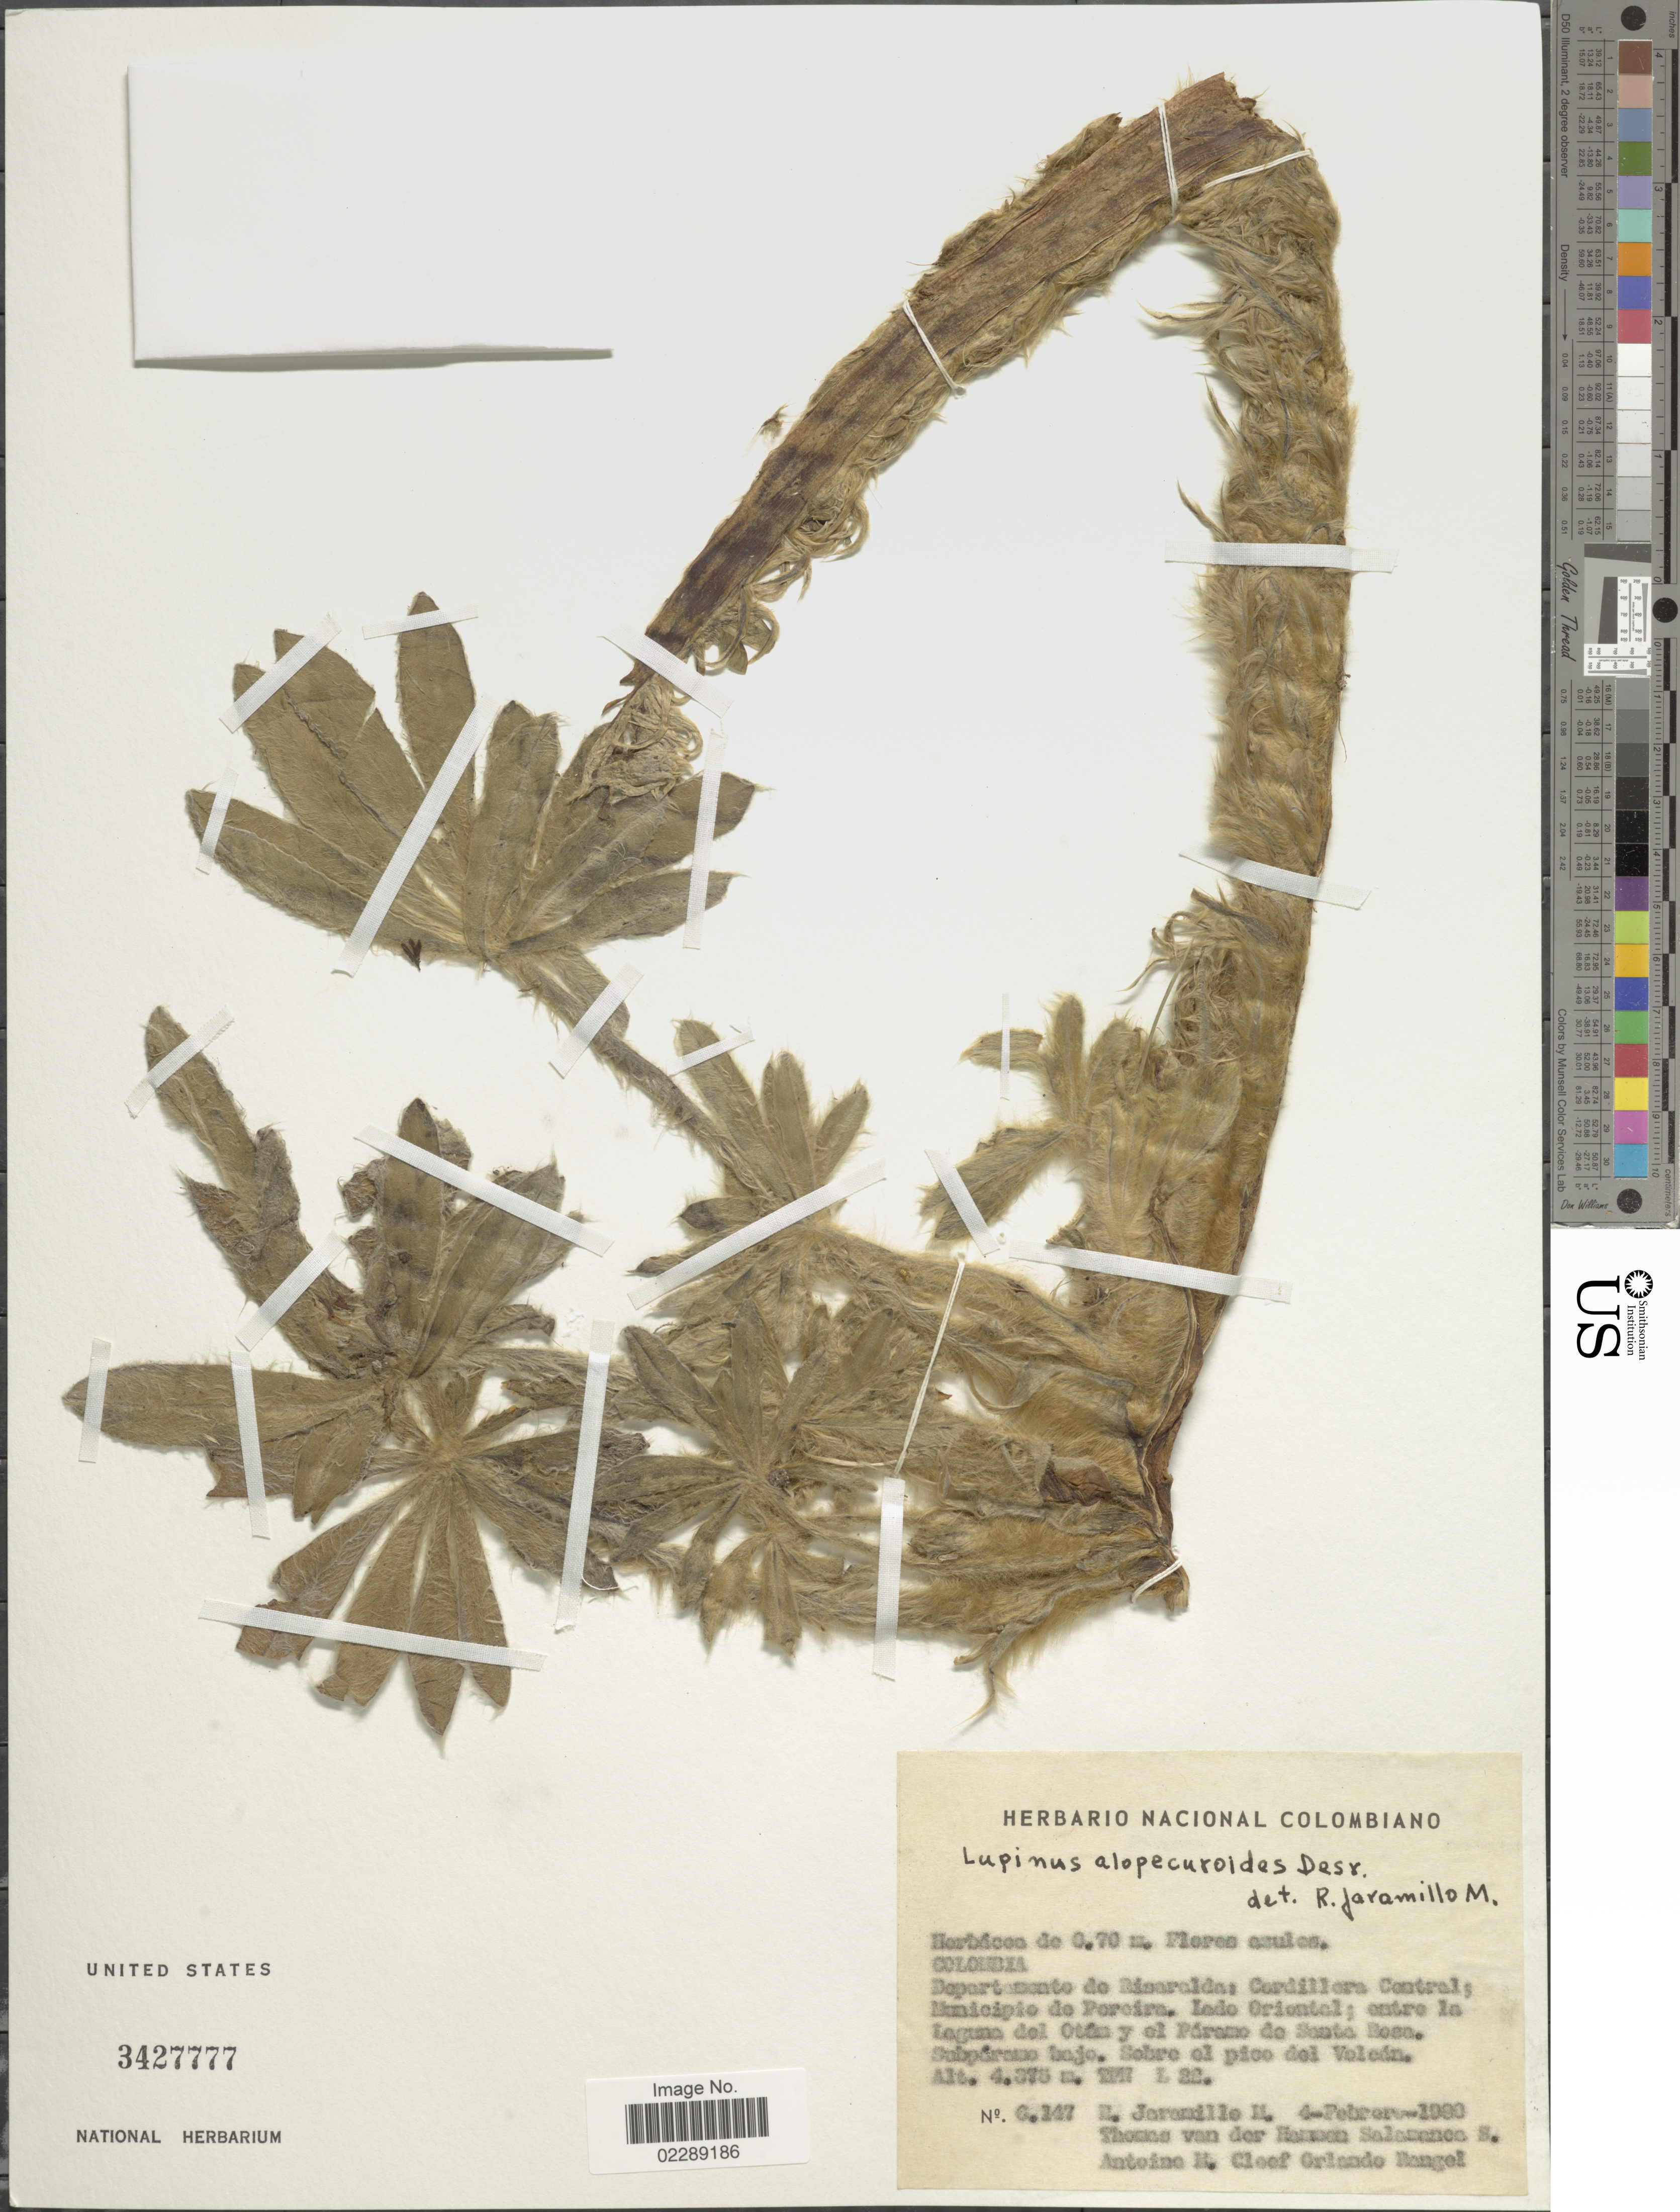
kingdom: Plantae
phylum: Tracheophyta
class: Magnoliopsida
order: Fabales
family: Fabaceae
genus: Lupinus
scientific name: Lupinus alopecuroides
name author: Desr.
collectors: N. Jaramillo M, T. Hammen, S. Salamanca, A. M. Cleef & O. Rangel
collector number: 6147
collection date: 1990-02-04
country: Colombia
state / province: Risaralda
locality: Departamento do Risaralda: Cordillera Central; Municipio de Poreiro. Lado Oriental; entre la Laguna del Otún y el Páramo de Santa Rosa. [interpreted]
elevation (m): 4375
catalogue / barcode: US 3427777